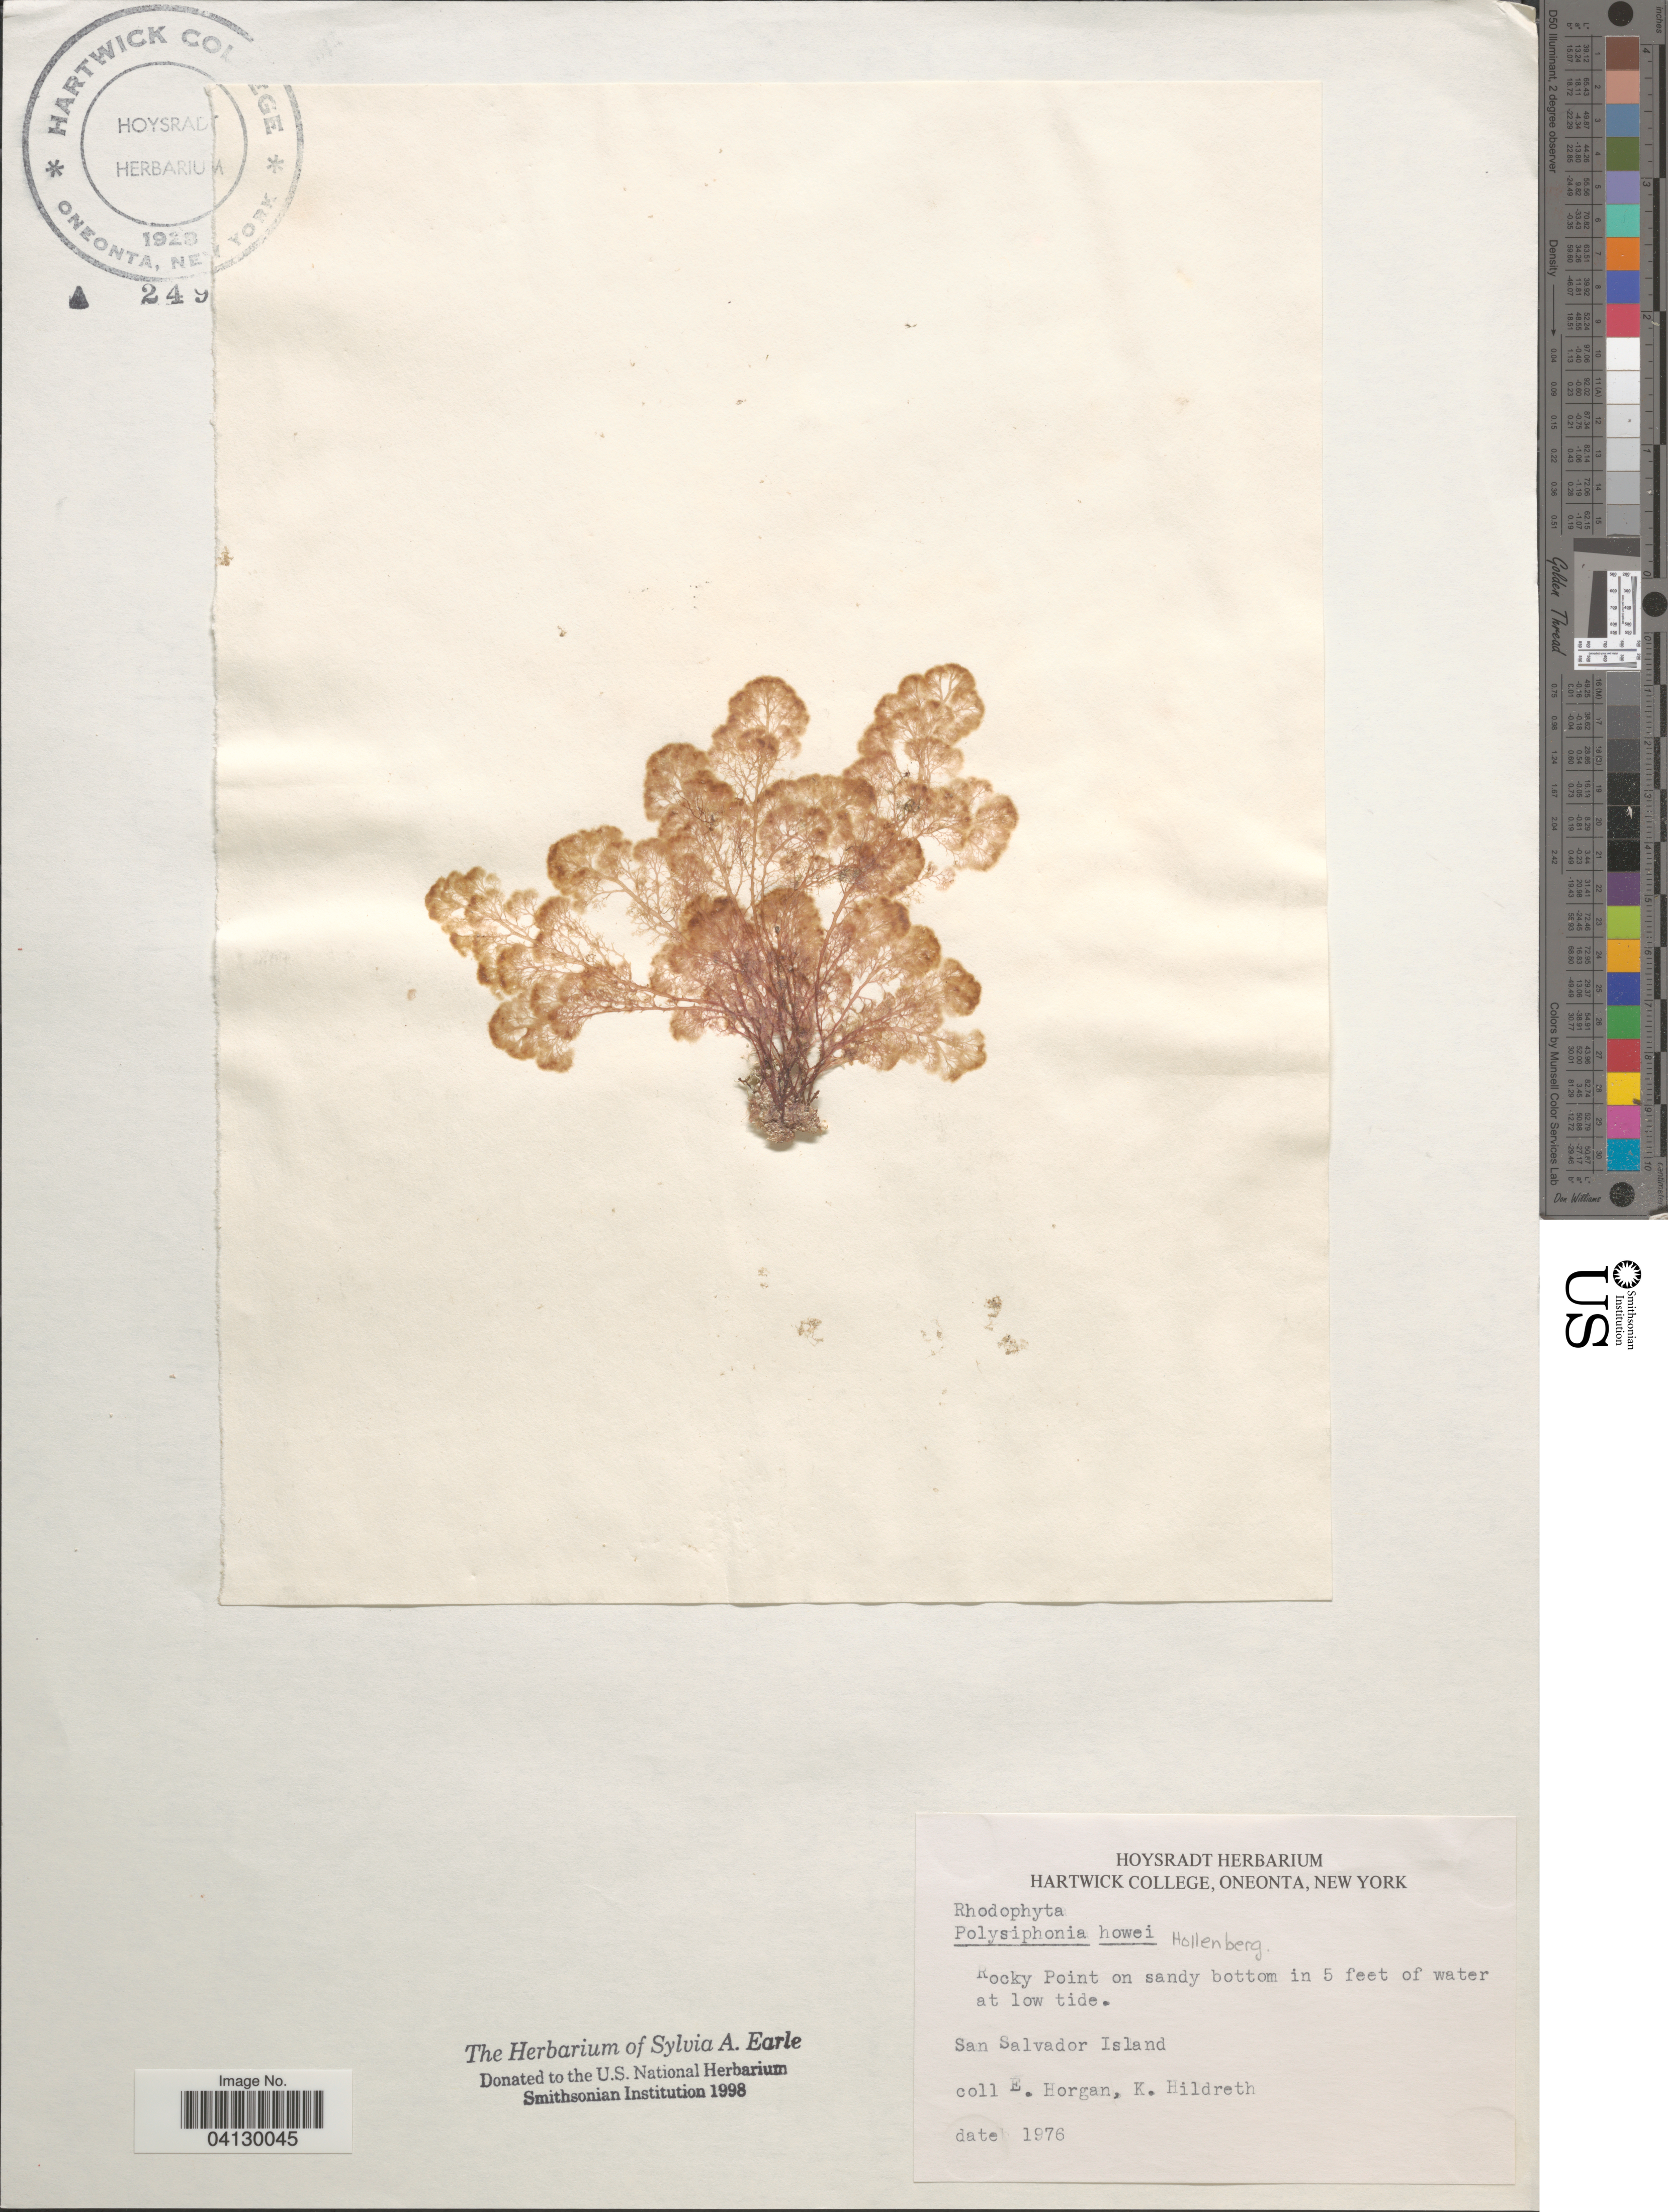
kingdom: Plantae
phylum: Rhodophyta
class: Florideophyceae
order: Ceramiales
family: Rhodomelaceae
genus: Wilsonosiphonia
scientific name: Wilsonosiphonia howei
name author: (Hollenb.) D.E.Bustamante et al.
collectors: E. Horgan & K. Hildreth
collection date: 1976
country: Bahamas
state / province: San Salvador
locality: Rocky Point on sandy bottom in 5 feet of water at low tide. San Salvador Island.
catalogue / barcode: US 328813